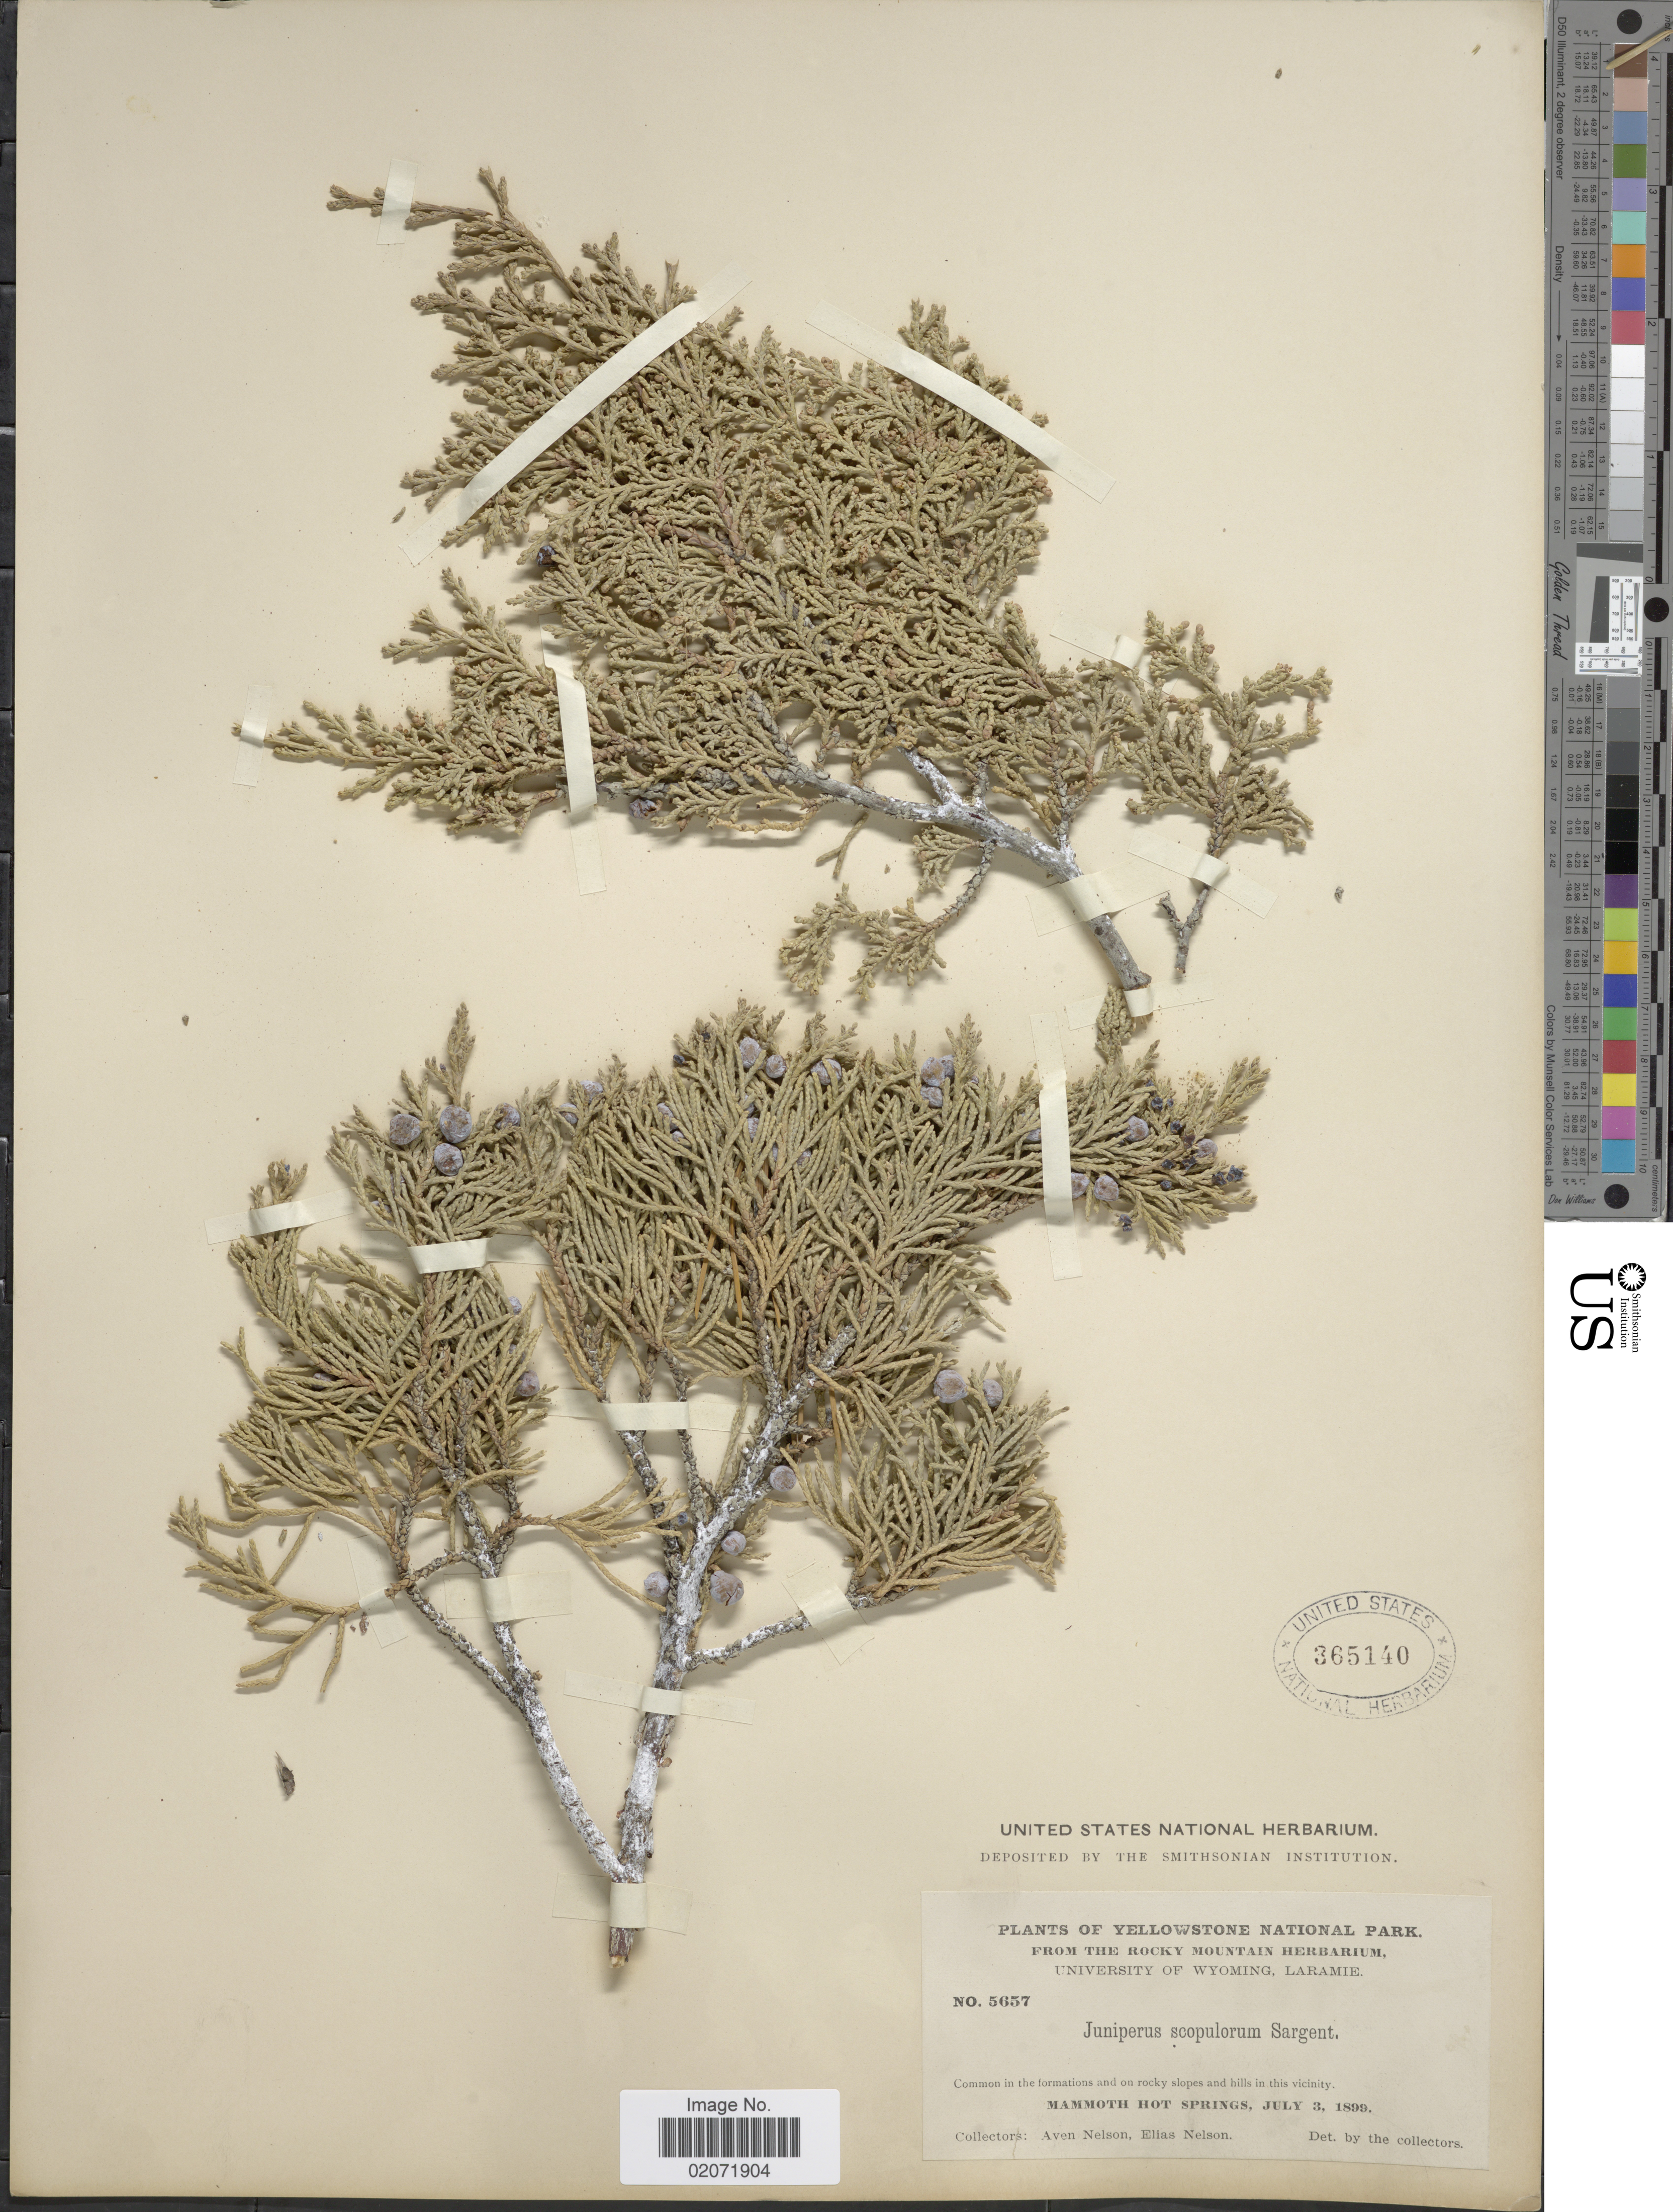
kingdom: Plantae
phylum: Tracheophyta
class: Pinopsida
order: Pinales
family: Cupressaceae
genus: Juniperus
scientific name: Juniperus scopulorum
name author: Sarg.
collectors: A. Nelson & E. Nelson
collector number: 5657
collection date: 1899-07-03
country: United States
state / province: Wyoming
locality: Yellowstone National Park, Mammoth Hot Springs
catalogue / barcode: US 365140